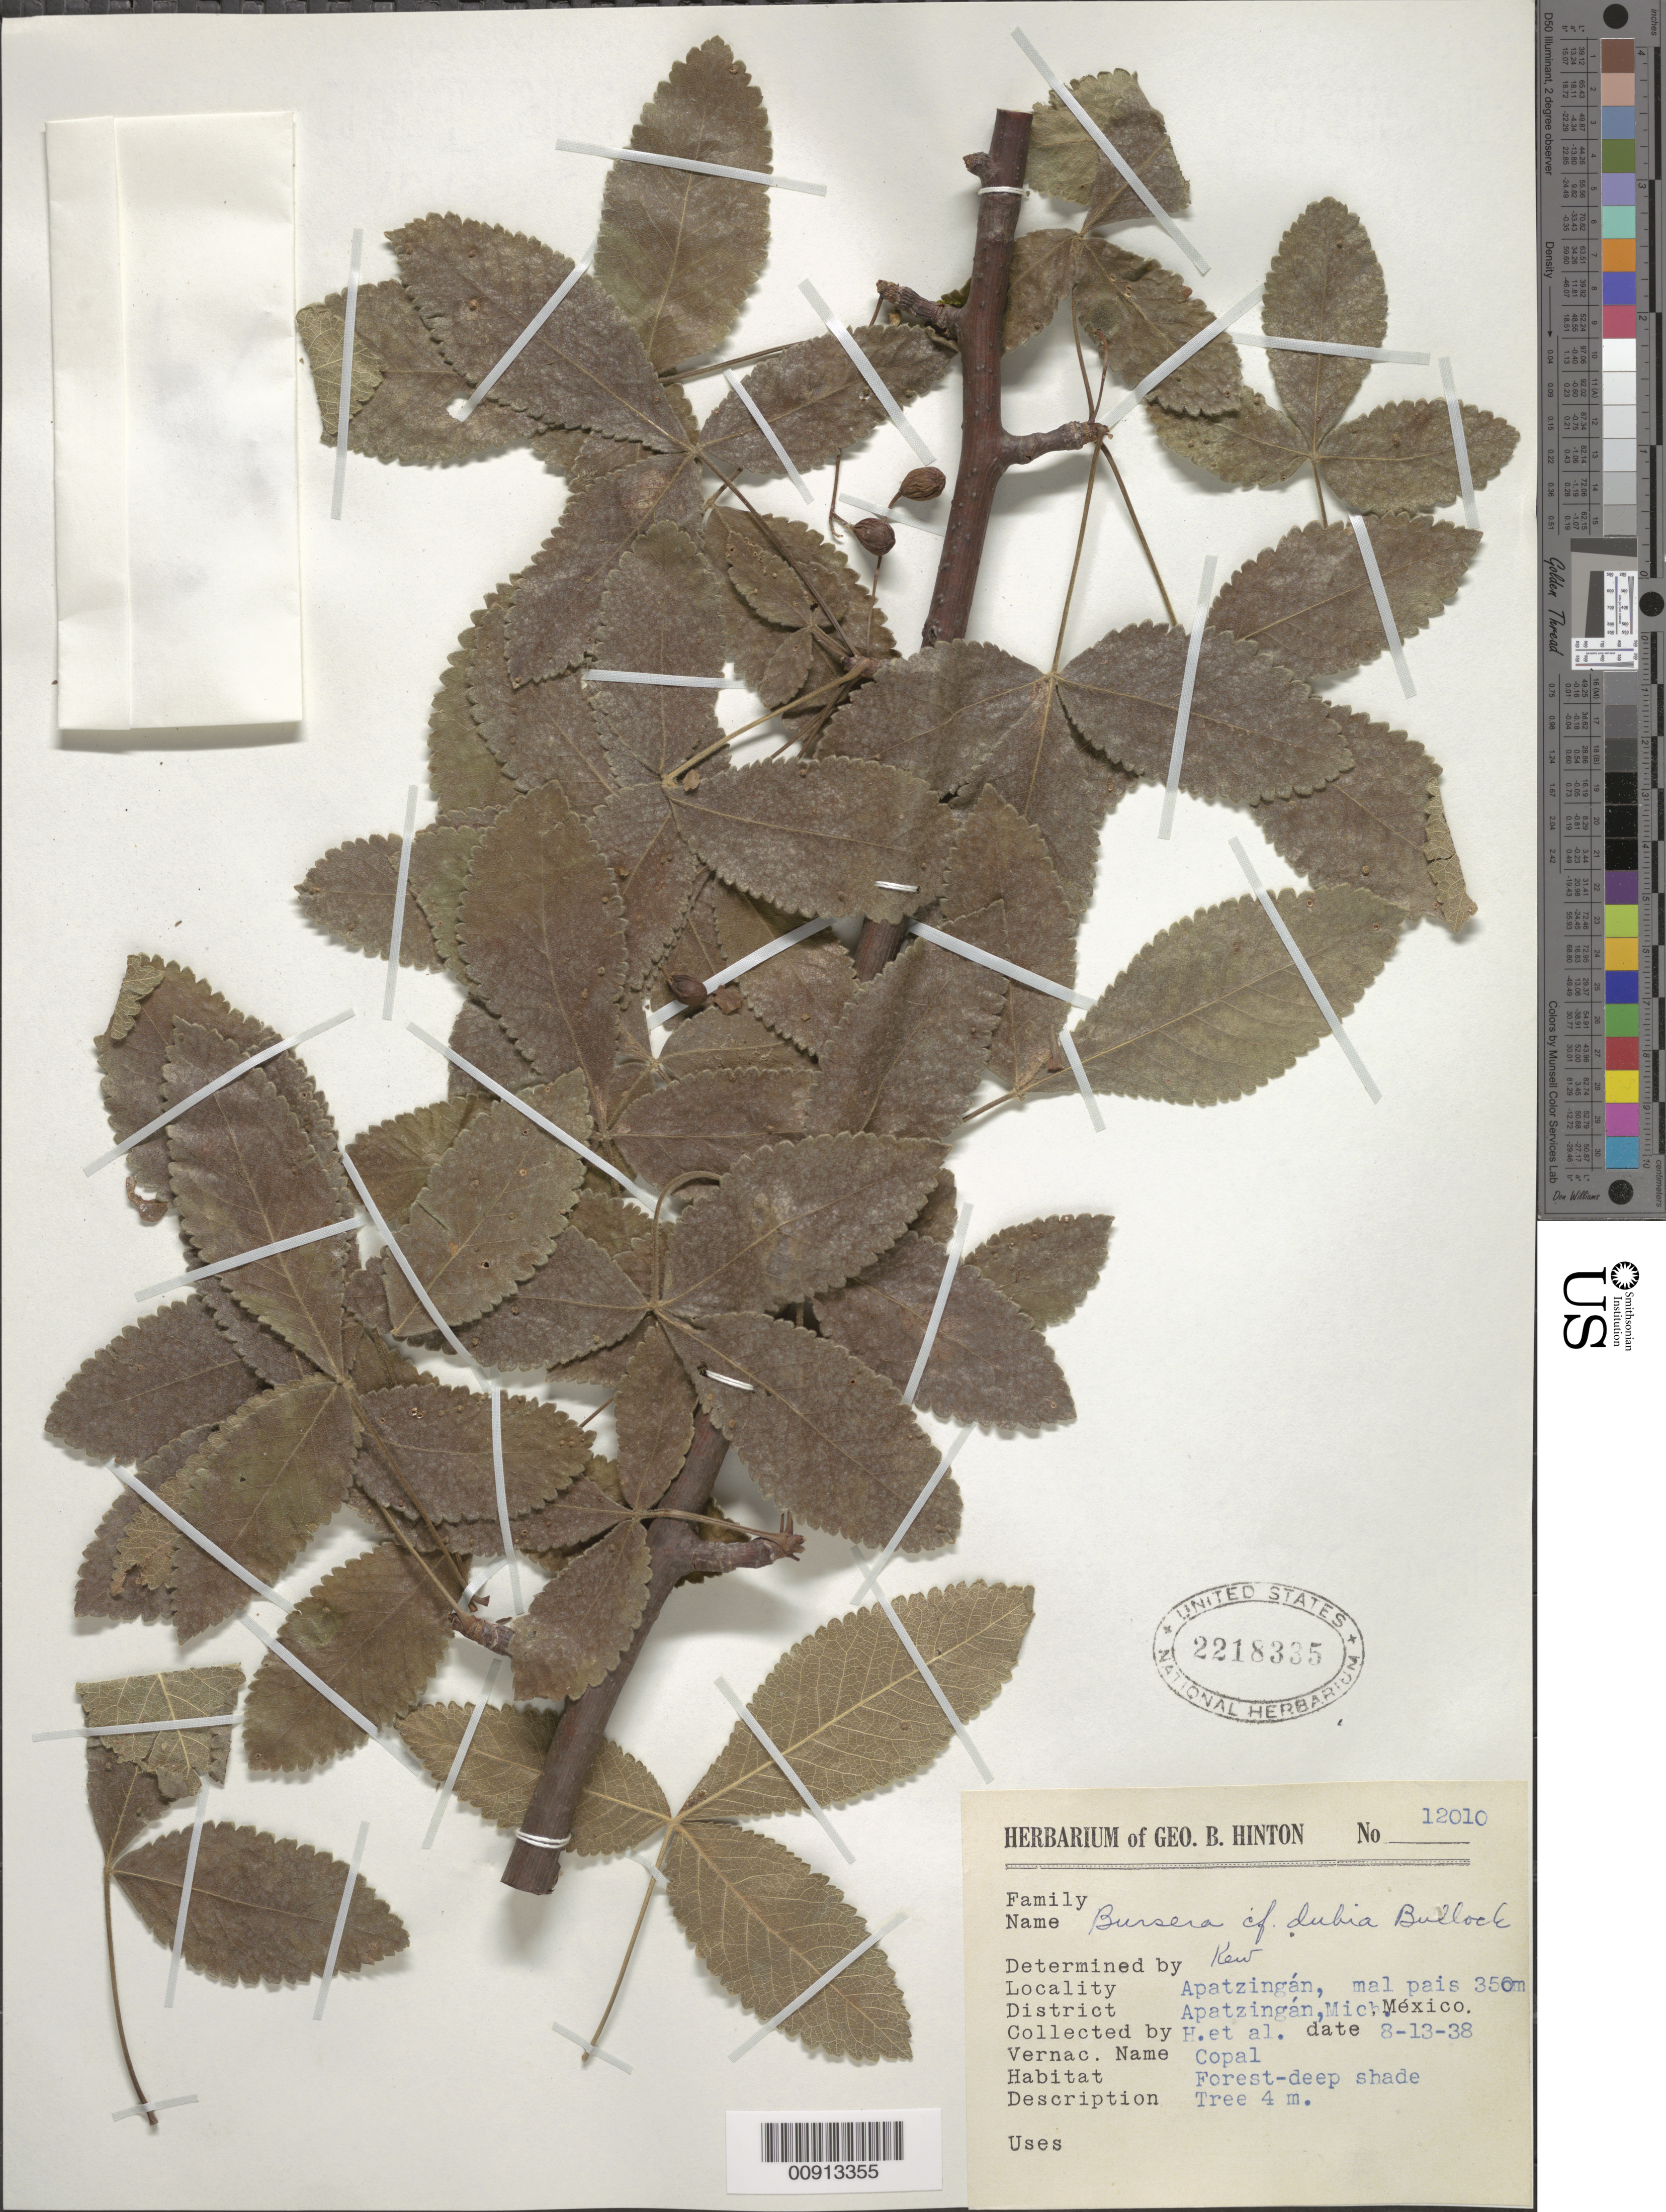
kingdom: Plantae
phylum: Tracheophyta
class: Magnoliopsida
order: Sapindales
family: Burseraceae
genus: Bursera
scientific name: Bursera dubia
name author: Bullock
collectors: G. B. Hinton & et al.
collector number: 12010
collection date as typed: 13 Aug 1938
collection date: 1938-08-13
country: Mexico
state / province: Michoacán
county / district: Apatzingán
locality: Apatzingán, mal pais, District Apatzingán, Michoacán.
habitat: Forest - deep shade.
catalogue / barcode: US 2218335